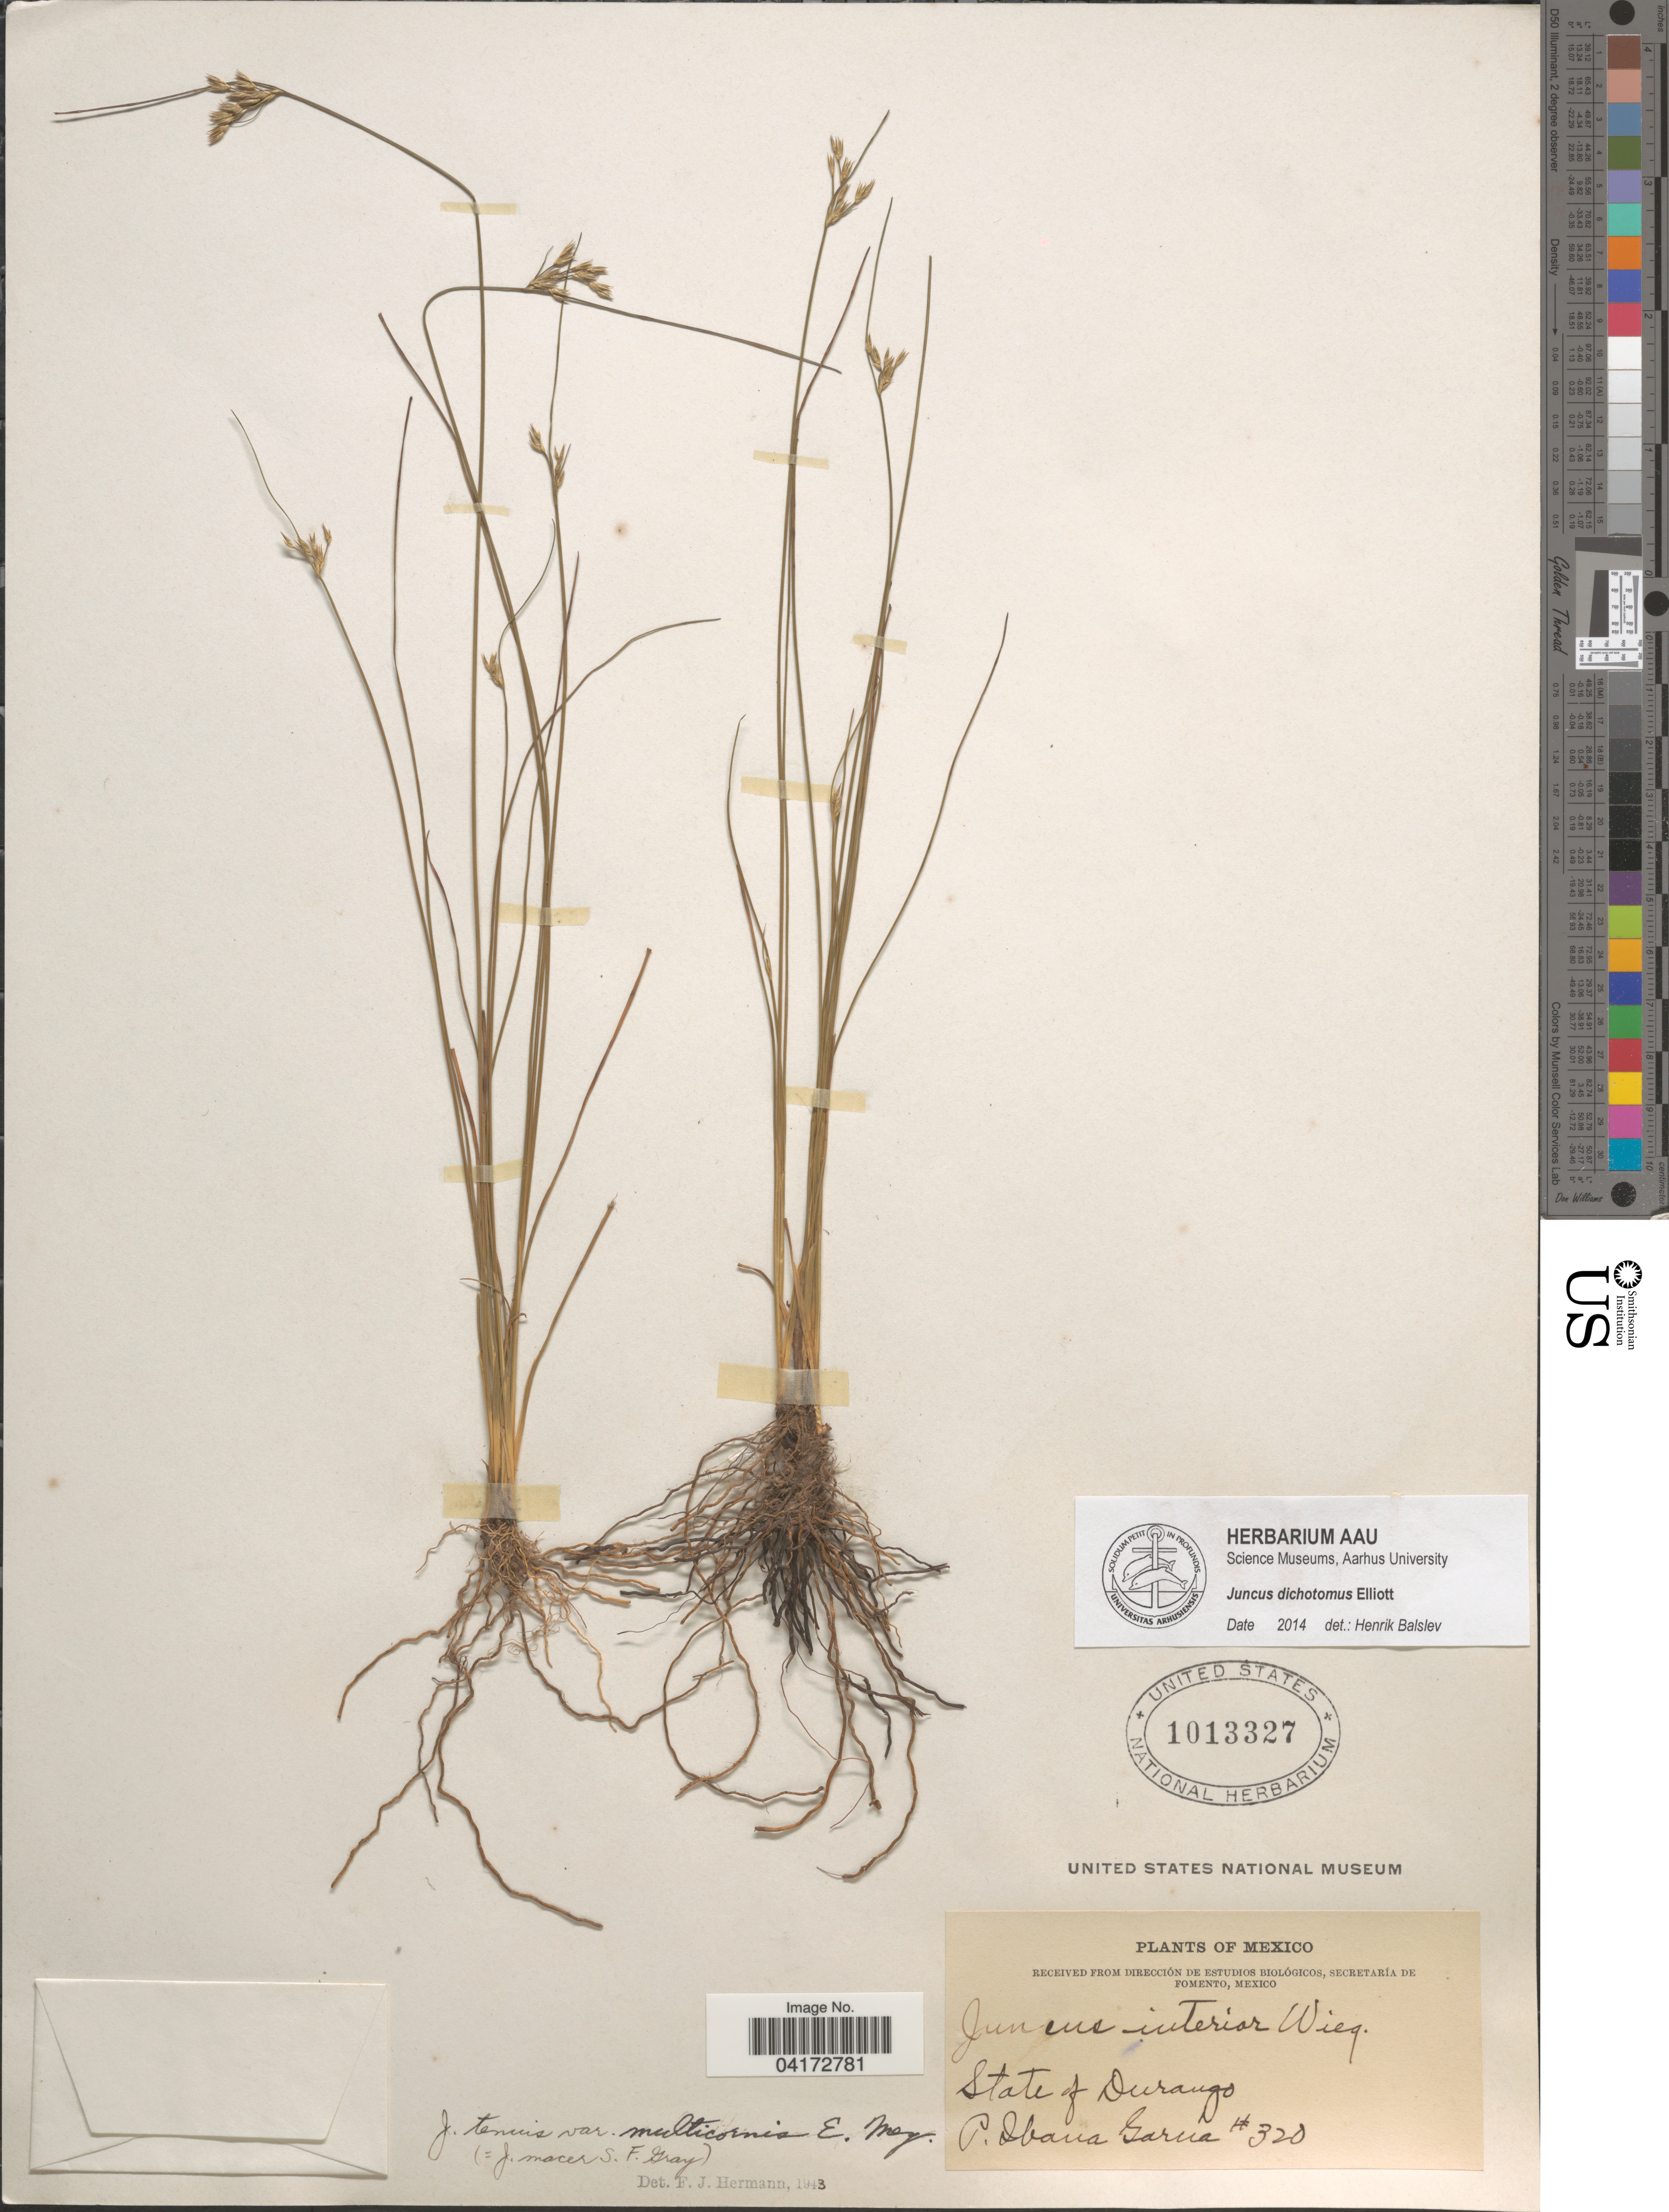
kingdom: Plantae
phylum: Tracheophyta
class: Liliopsida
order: Poales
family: Juncaceae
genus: Juncus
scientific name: Juncus dichotomus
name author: Elliott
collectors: Ibarra García, P.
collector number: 320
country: Mexico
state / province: Durango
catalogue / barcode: US 1013327